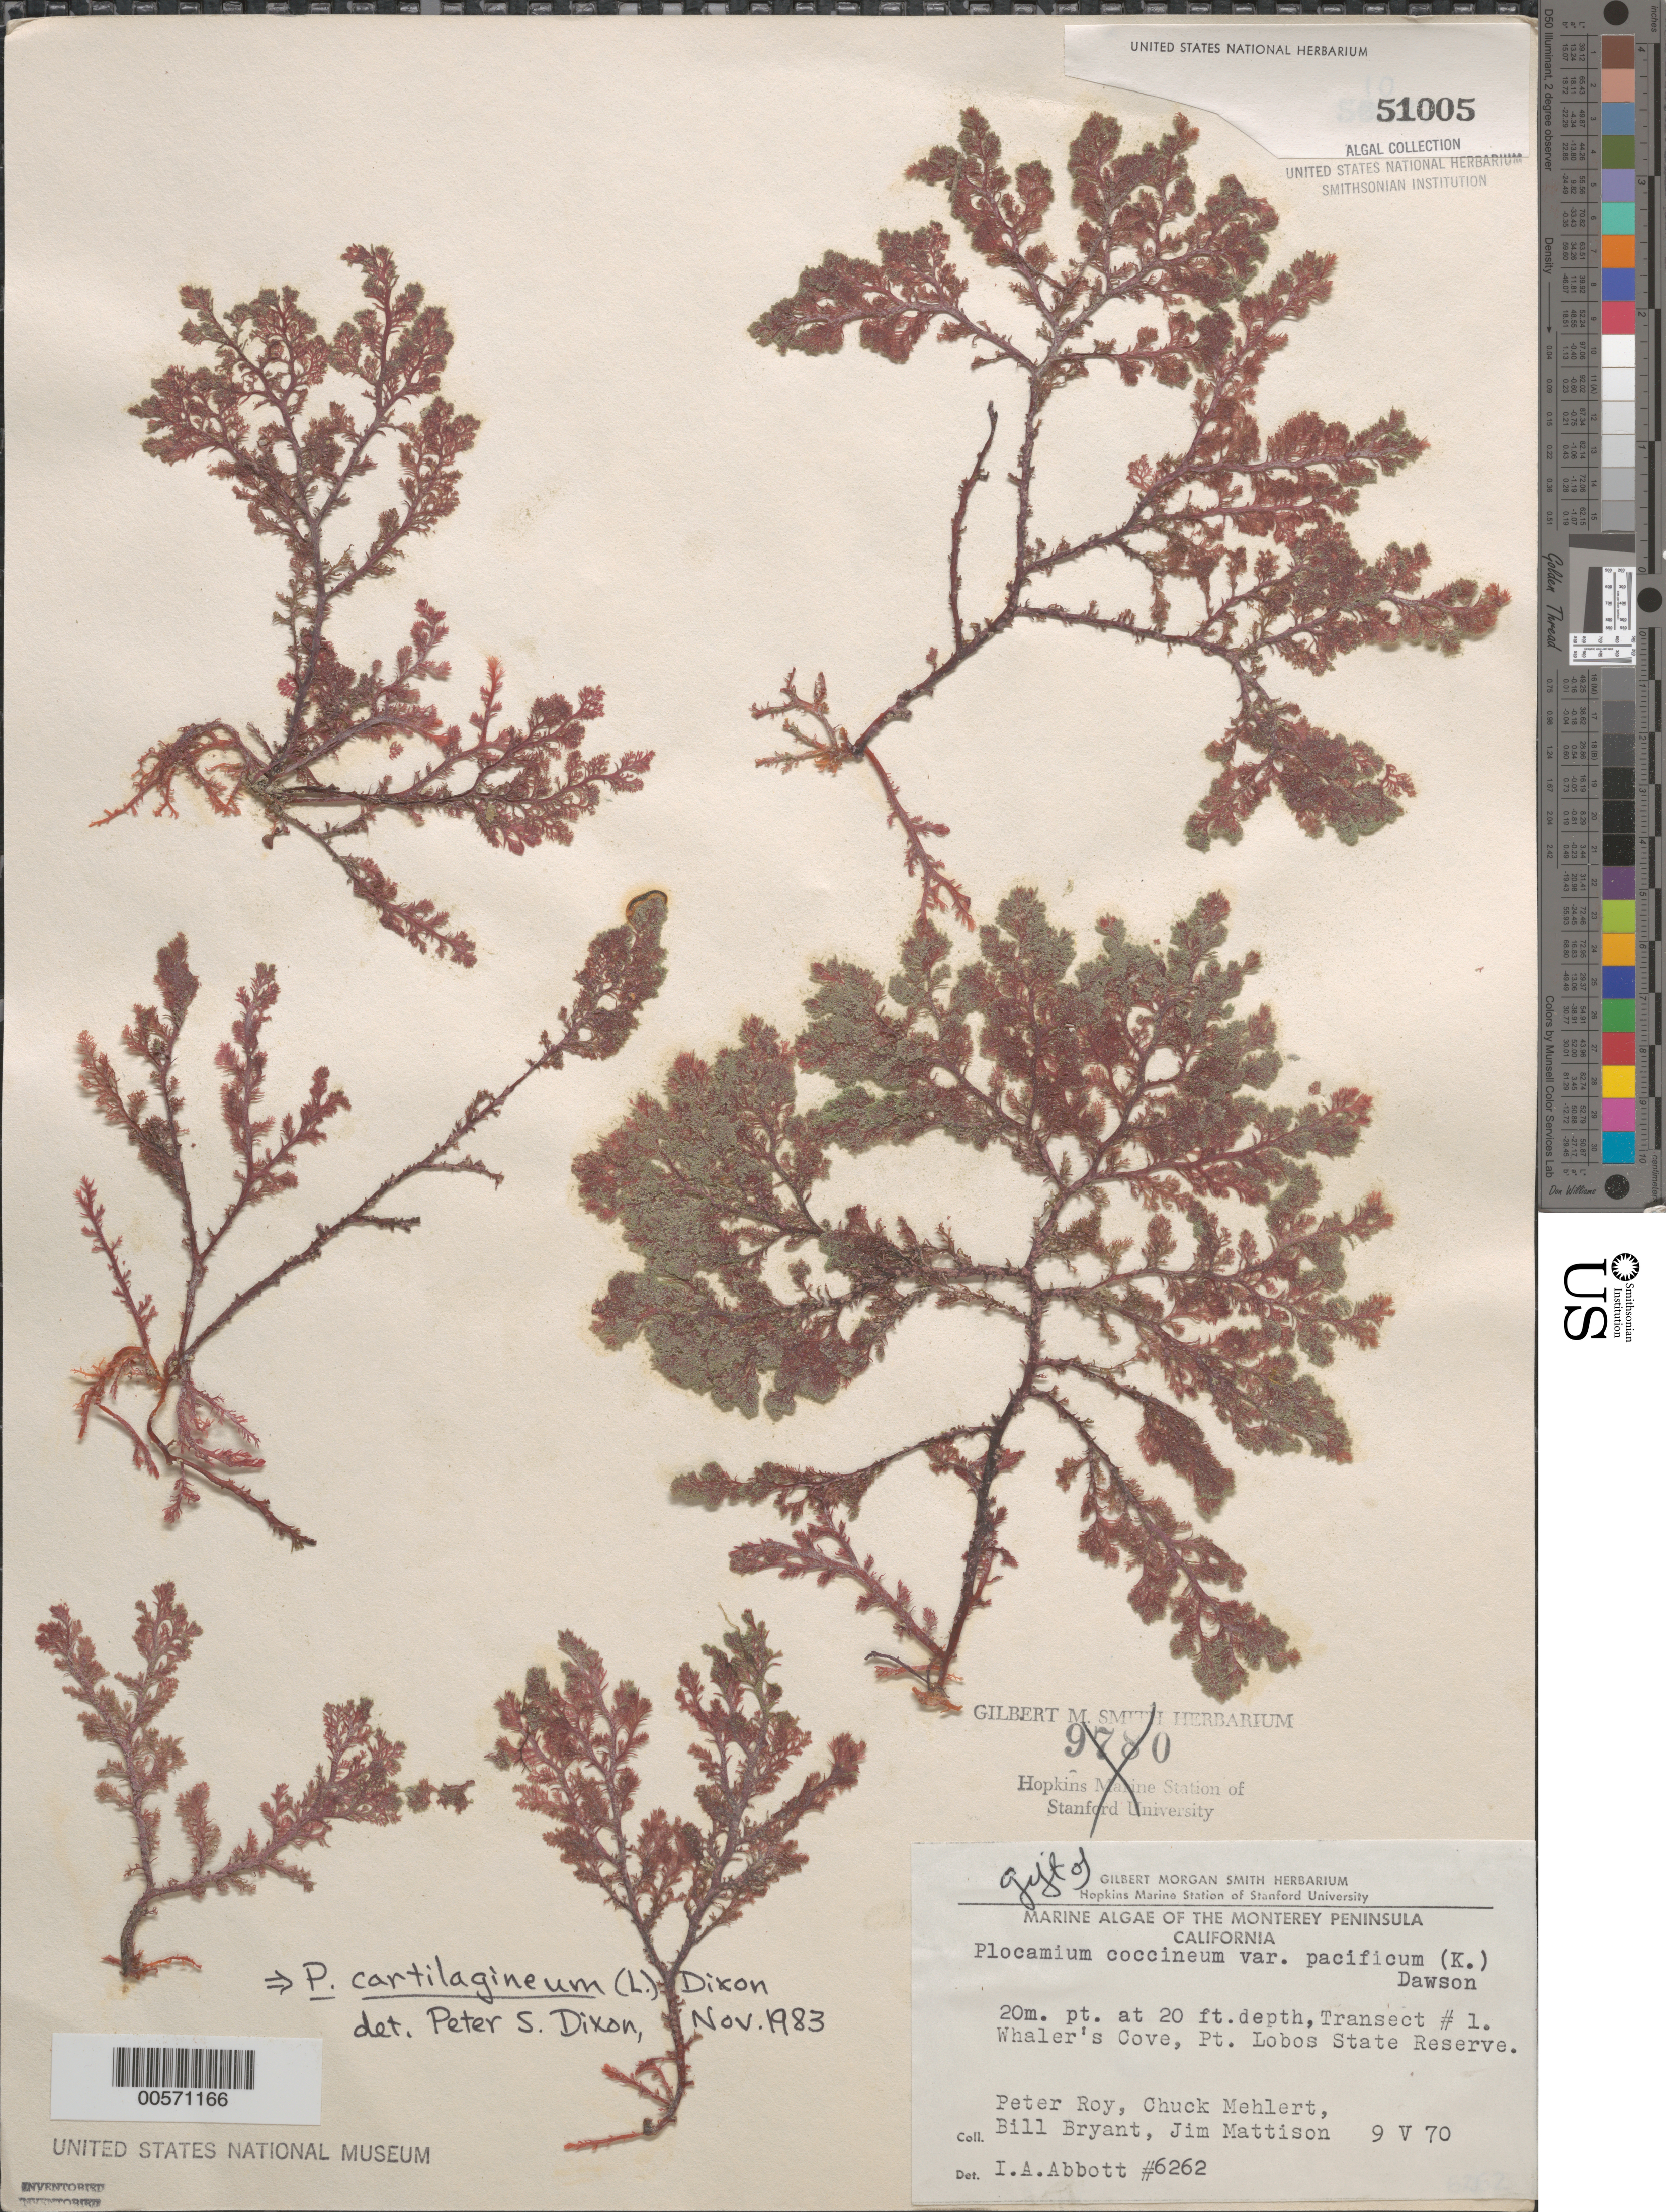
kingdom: Plantae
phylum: Rhodophyta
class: Florideophyceae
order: Plocamiales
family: Plocamiaceae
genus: Plocamium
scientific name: Plocamium cartilagineum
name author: (L.) P.S. Dixon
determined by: Dixon, P. S.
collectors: P. Roy, C. Mehlert, W. Bryant & J. Mattison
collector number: IAA 6262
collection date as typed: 09 May 1970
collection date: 1970-05-09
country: United States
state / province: California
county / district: Monterey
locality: Whaler's Cove, Point Lobos State Reserve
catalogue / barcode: US 51005